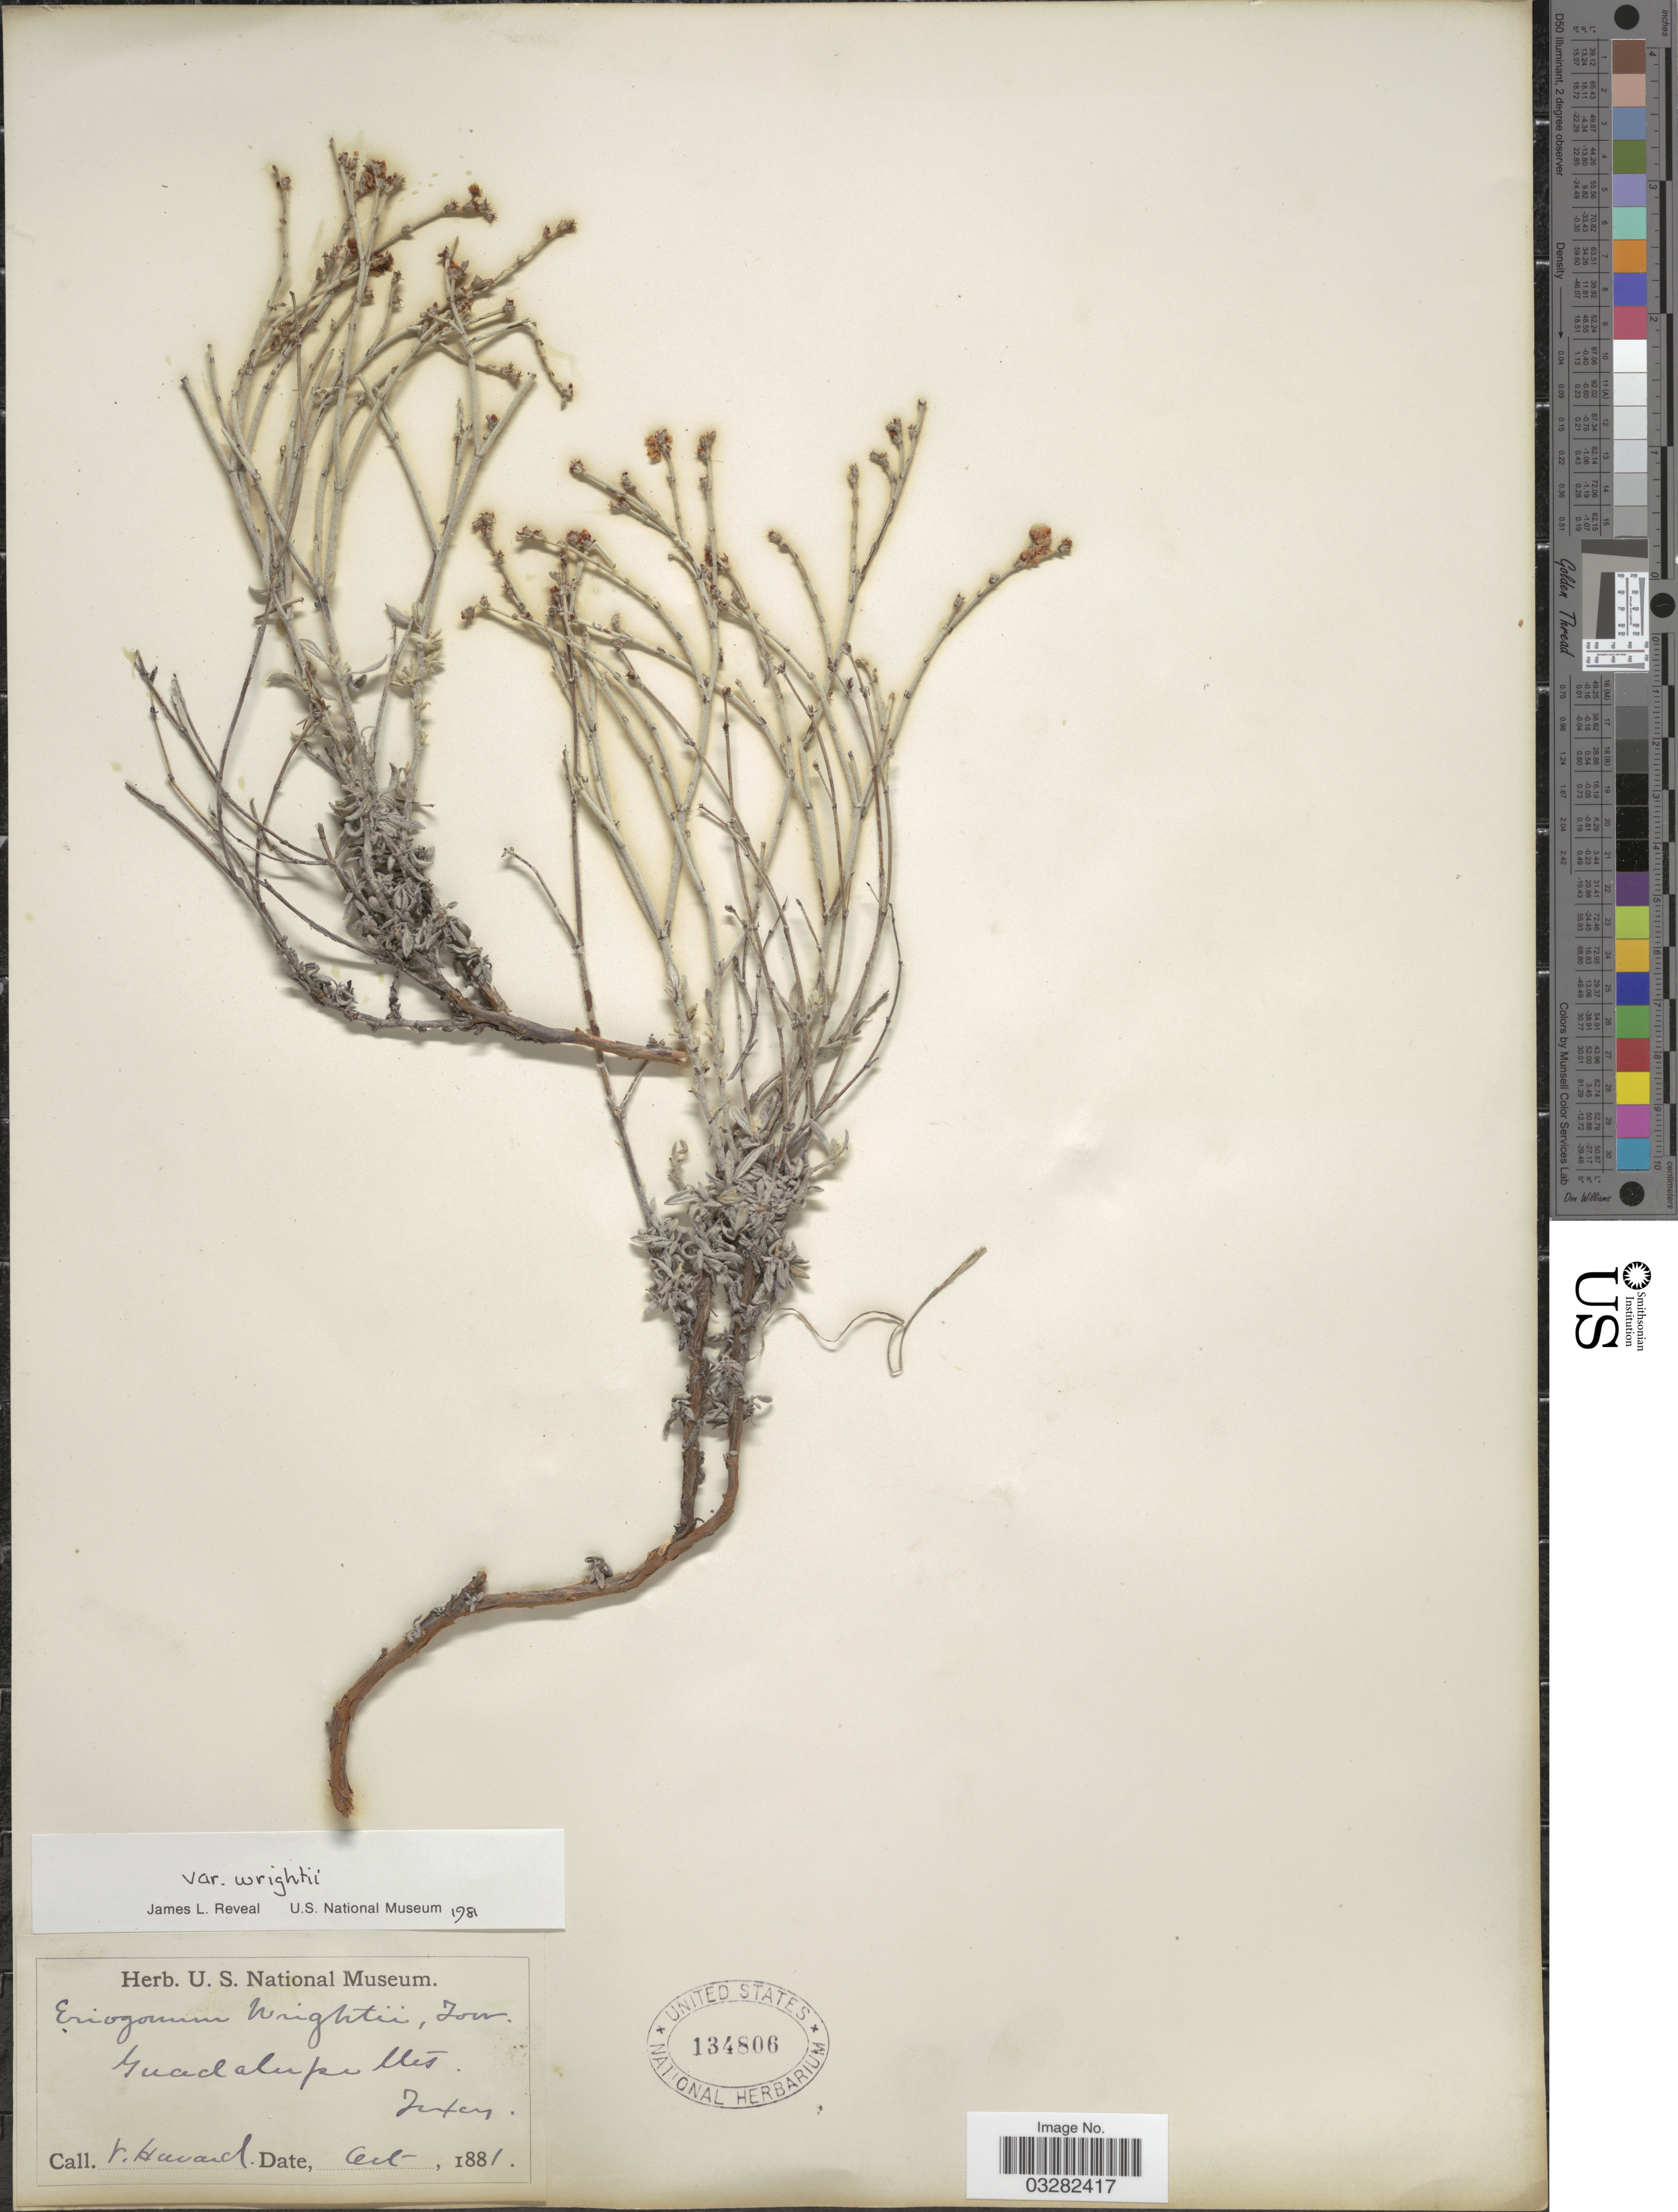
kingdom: Plantae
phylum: Tracheophyta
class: Magnoliopsida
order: Caryophyllales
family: Polygonaceae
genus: Eriogonum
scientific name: Eriogonum wrightii var. wrightii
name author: Torr. ex Benth.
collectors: V. Havard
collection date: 1881-10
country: United States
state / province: Texas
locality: Guadalupe Mts.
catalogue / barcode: US 134806